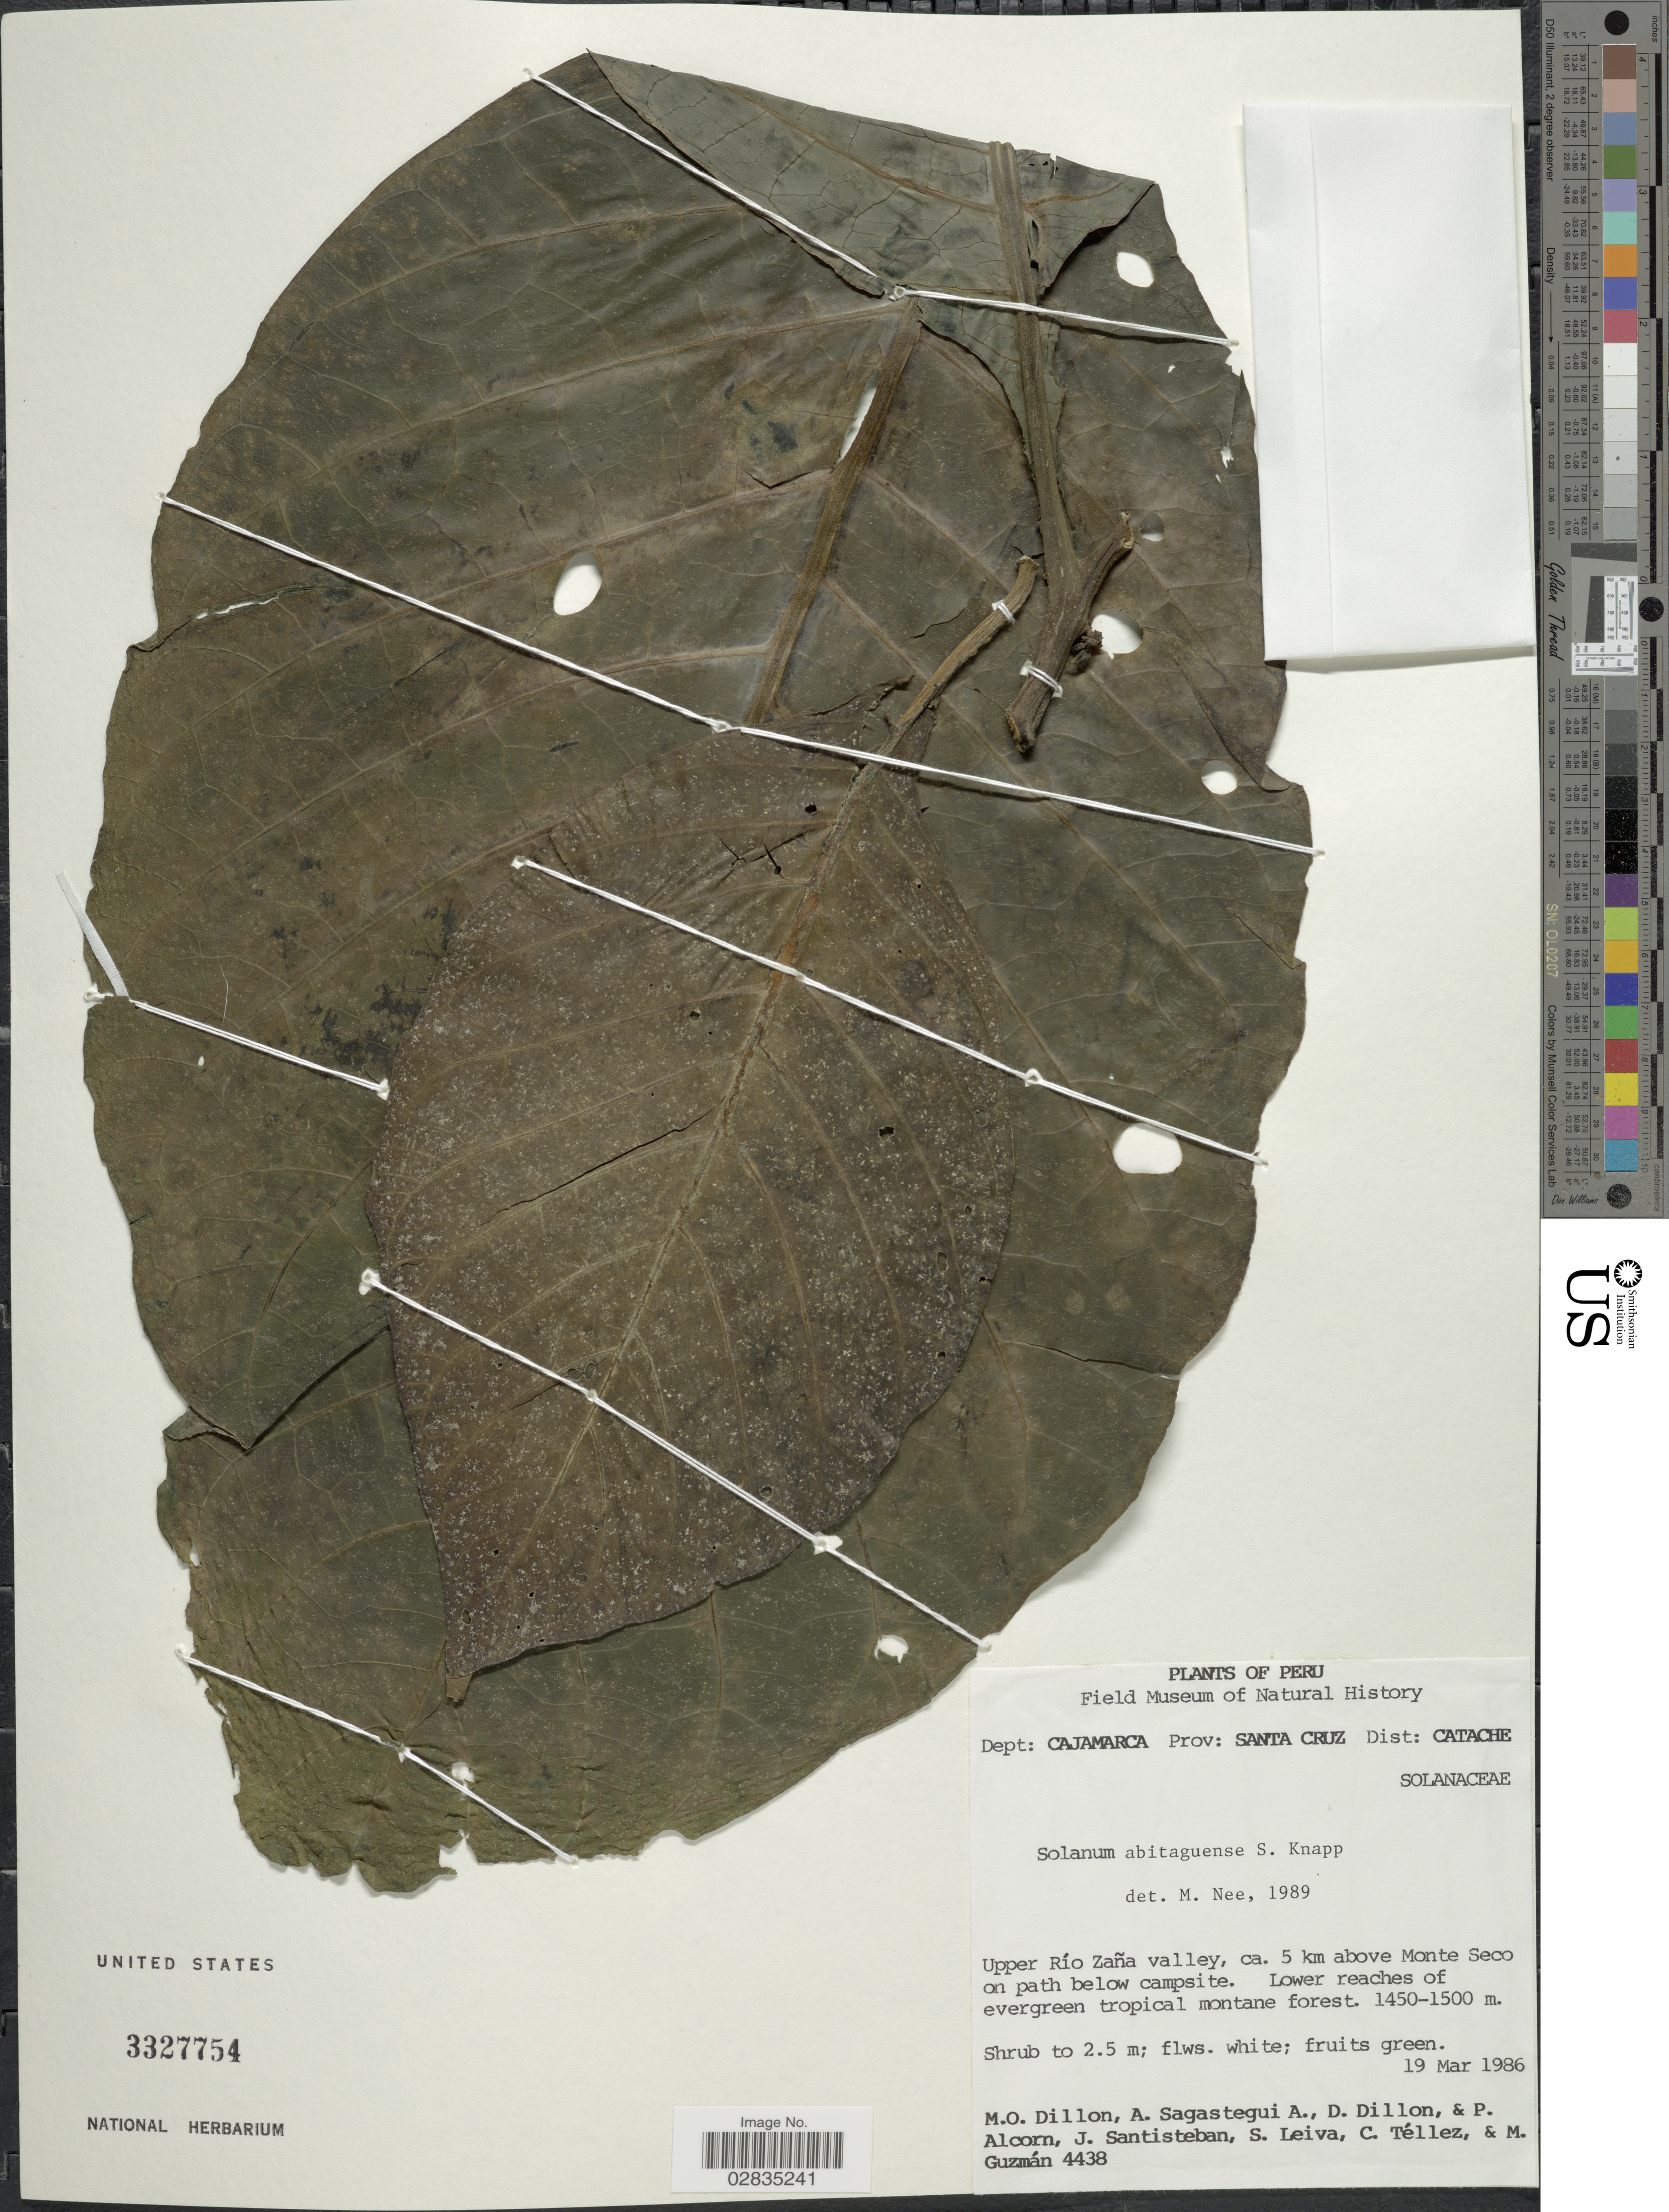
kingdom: Plantae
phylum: Tracheophyta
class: Magnoliopsida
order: Solanales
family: Solanaceae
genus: Solanum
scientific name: Solanum abitaguense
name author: S. Knapp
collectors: M. O. Dillon, A. Sagástegui A., D. Dillon, P. Alcorn & et al.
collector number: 4438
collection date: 1986-03-19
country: Peru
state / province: Cajamarca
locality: Dept: Cajamarca Prov: Santa Cruz Dist: Catache. Upper Río Zaña Valley, ca. 5 km above Monte Seco on path below campsite.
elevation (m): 1450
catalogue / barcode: US 3327754